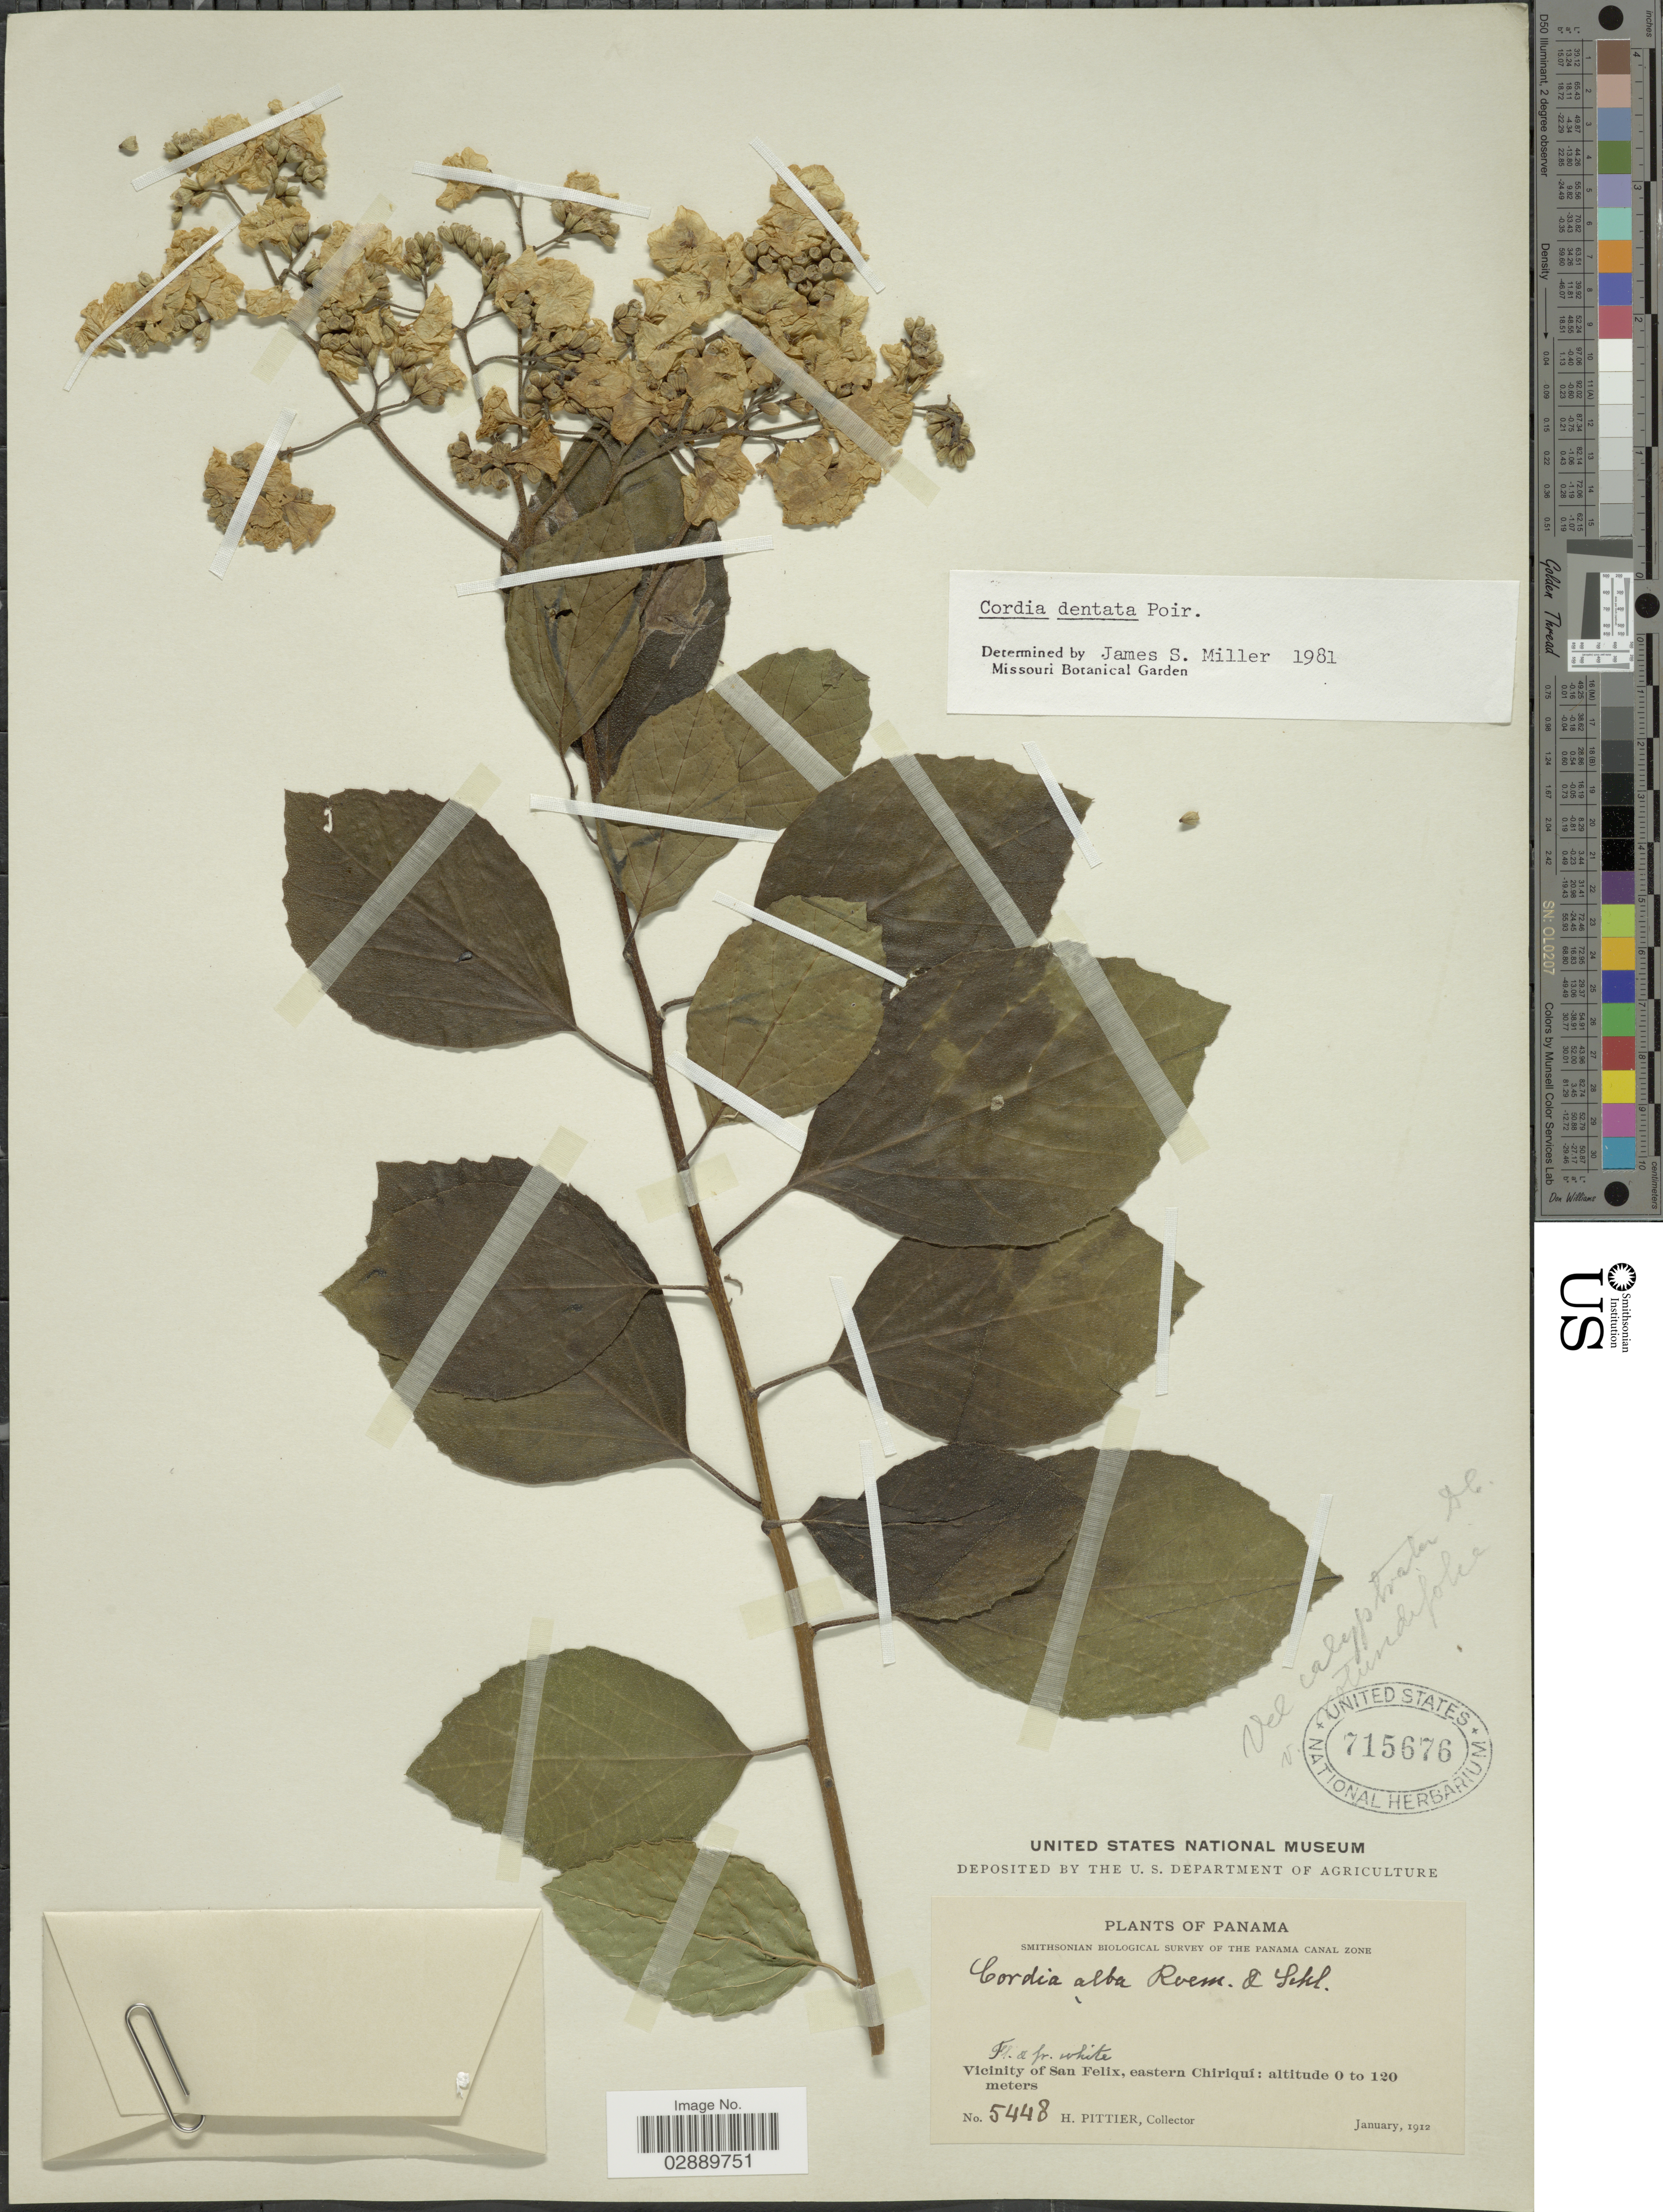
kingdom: Plantae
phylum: Tracheophyta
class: Magnoliopsida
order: Boraginales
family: Cordiaceae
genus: Cordia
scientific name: Cordia dentata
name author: Poir.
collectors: H. F. Pittier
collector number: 5448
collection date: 1912-01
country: Panama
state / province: Chiriqui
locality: Vicinity of San Felix, eastern Chiriqui.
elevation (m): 0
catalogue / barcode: US 715676